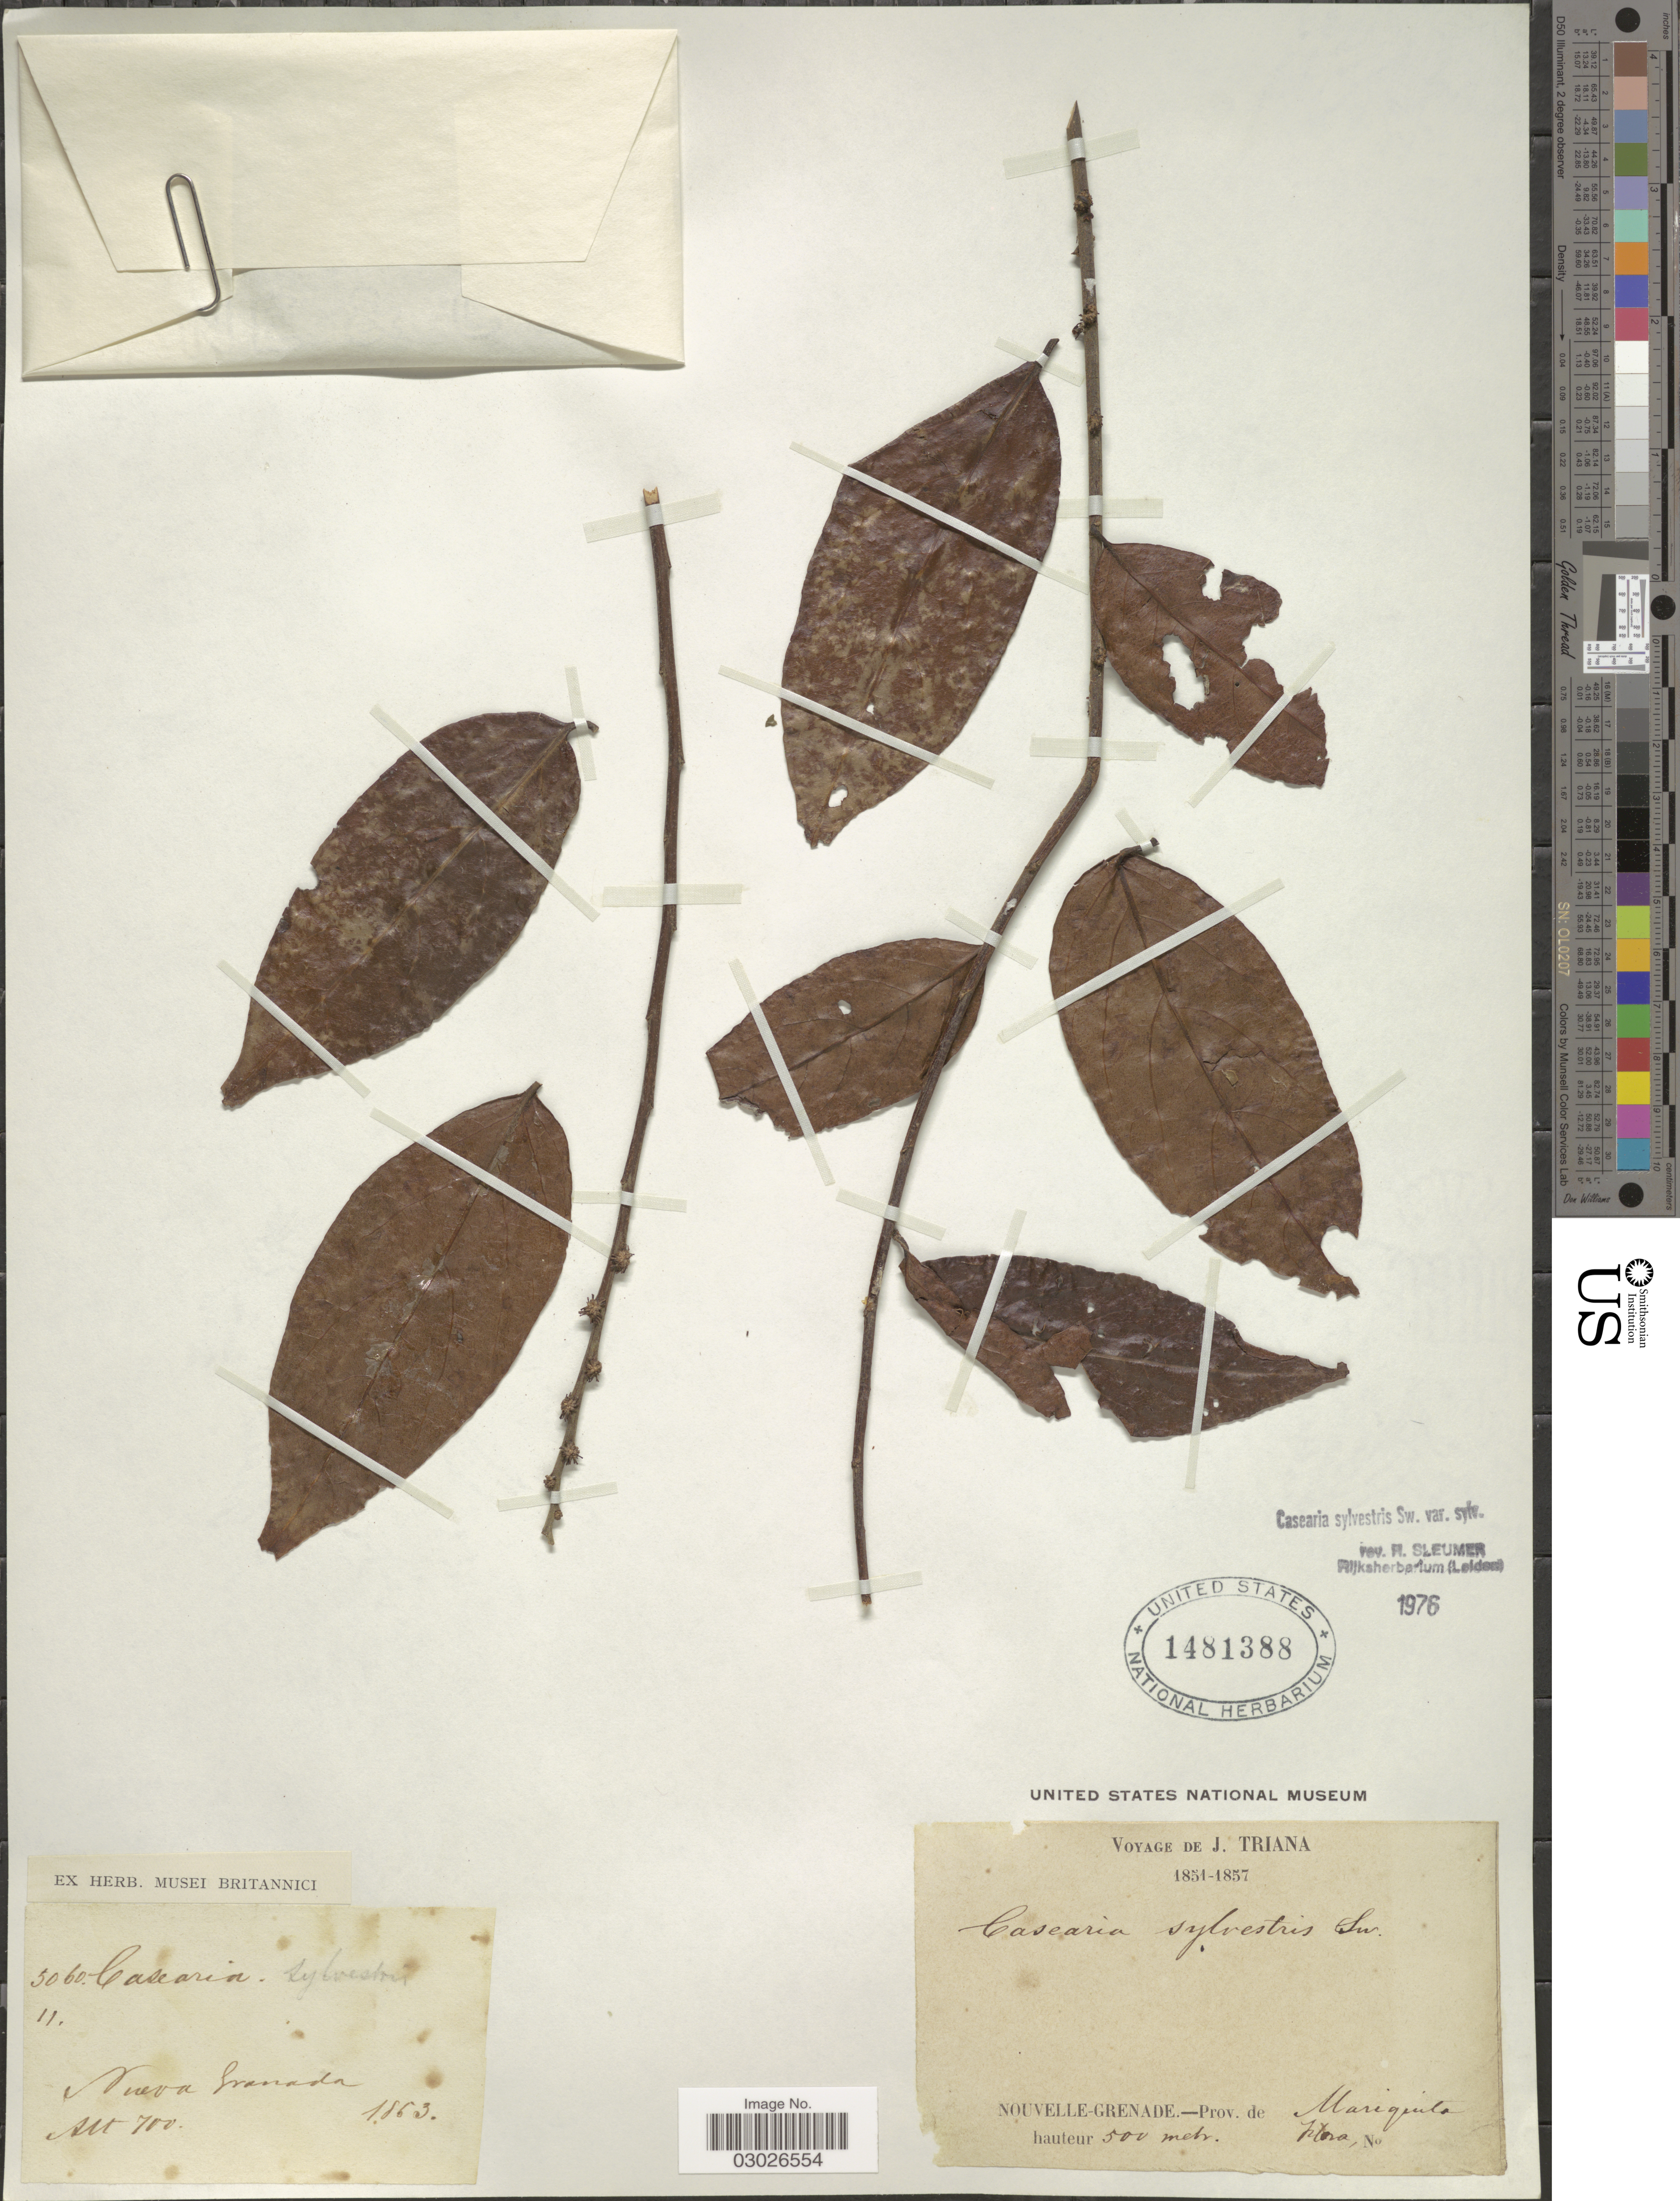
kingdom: Plantae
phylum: Tracheophyta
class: Magnoliopsida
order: Malpighiales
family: Salicaceae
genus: Casearia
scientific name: Casearia sylvestris var. sylvestris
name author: Sw.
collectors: J. Triana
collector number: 11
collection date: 1863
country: Colombia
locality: Nouvelle-Grenade, Nueva Grenada, Mariquita.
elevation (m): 500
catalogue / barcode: US 1481388